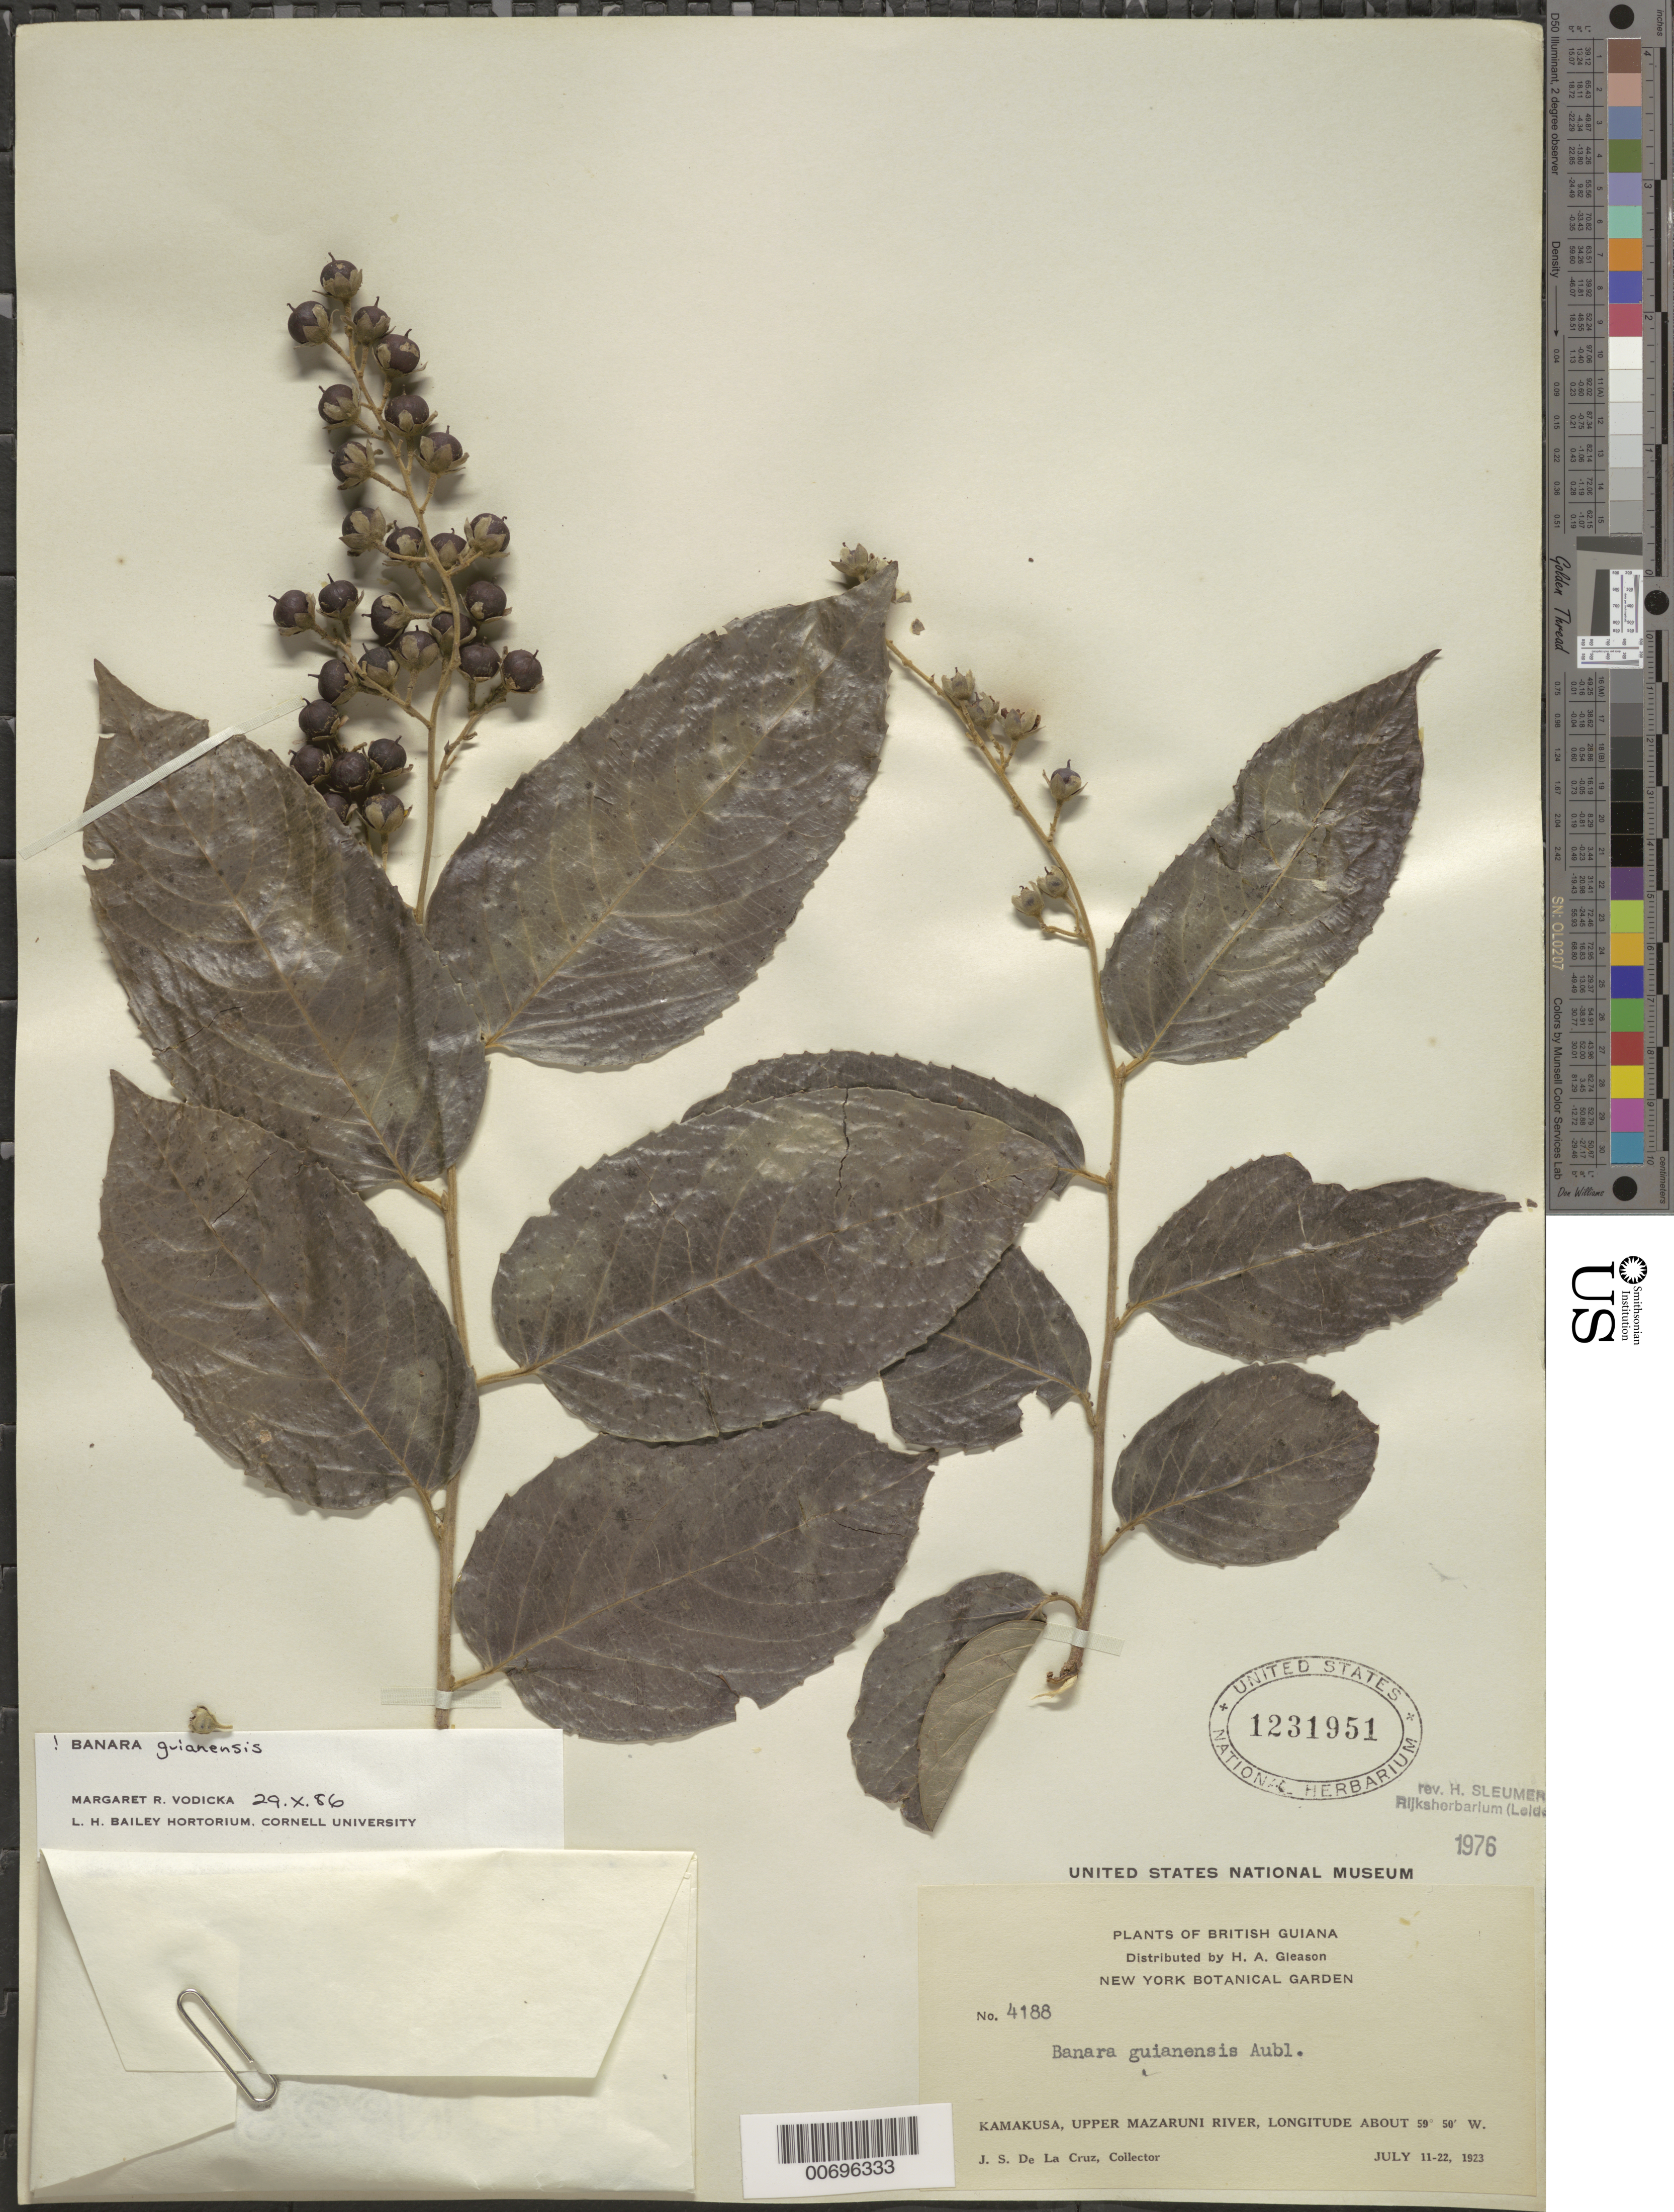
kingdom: Plantae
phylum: Tracheophyta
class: Magnoliopsida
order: Malpighiales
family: Salicaceae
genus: Banara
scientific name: Banara guianensis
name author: Aubl.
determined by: Vodicka, M. R.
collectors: J. S. de la Cruz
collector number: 4188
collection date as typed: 11-Jul-23 to 22-Jul-23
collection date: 1923-07-11/1923-07-22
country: Guyana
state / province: Cuyuni-Mazaruni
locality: Kamakusa, Upper Mazaruni R.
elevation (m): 100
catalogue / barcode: US 1231951